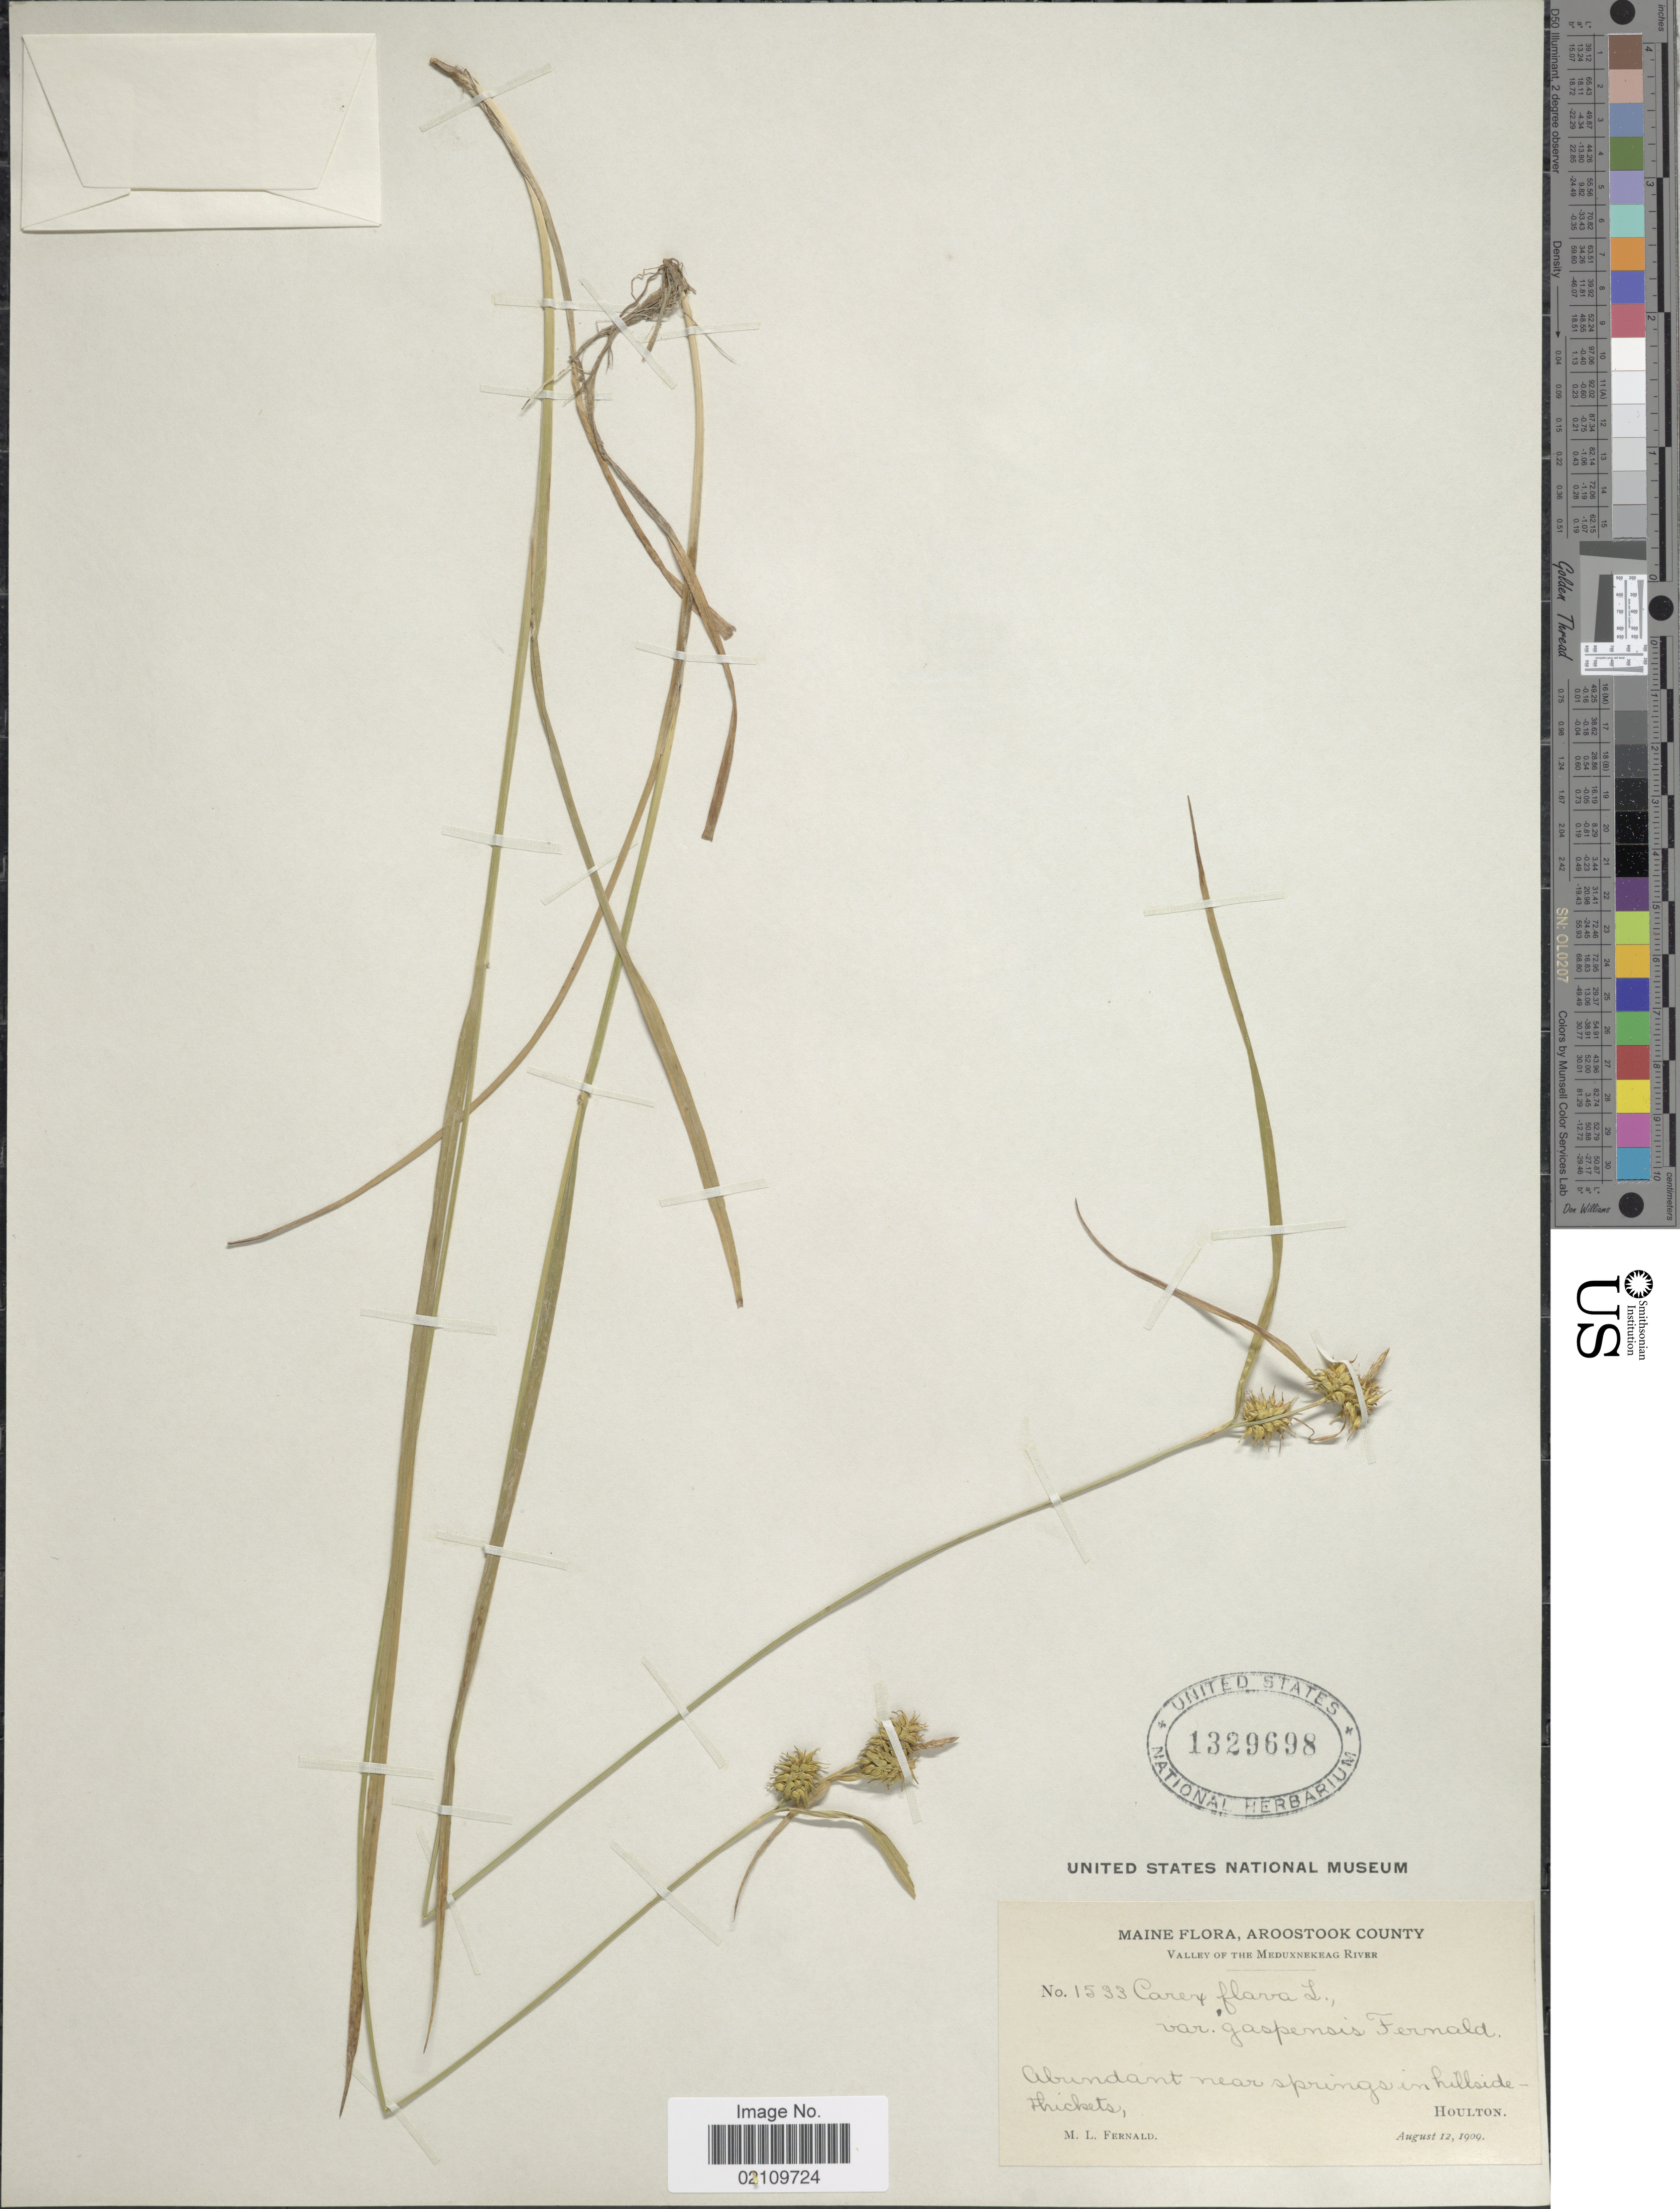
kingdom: Plantae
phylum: Tracheophyta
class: Liliopsida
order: Poales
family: Cyperaceae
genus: Carex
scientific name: Carex flava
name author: L.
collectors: M. L. Fernald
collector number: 1533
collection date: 1909-08-12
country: United States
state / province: Maine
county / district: Aroostook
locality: Valley of the Meduxnekeag River. Houlton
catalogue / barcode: US 1329698